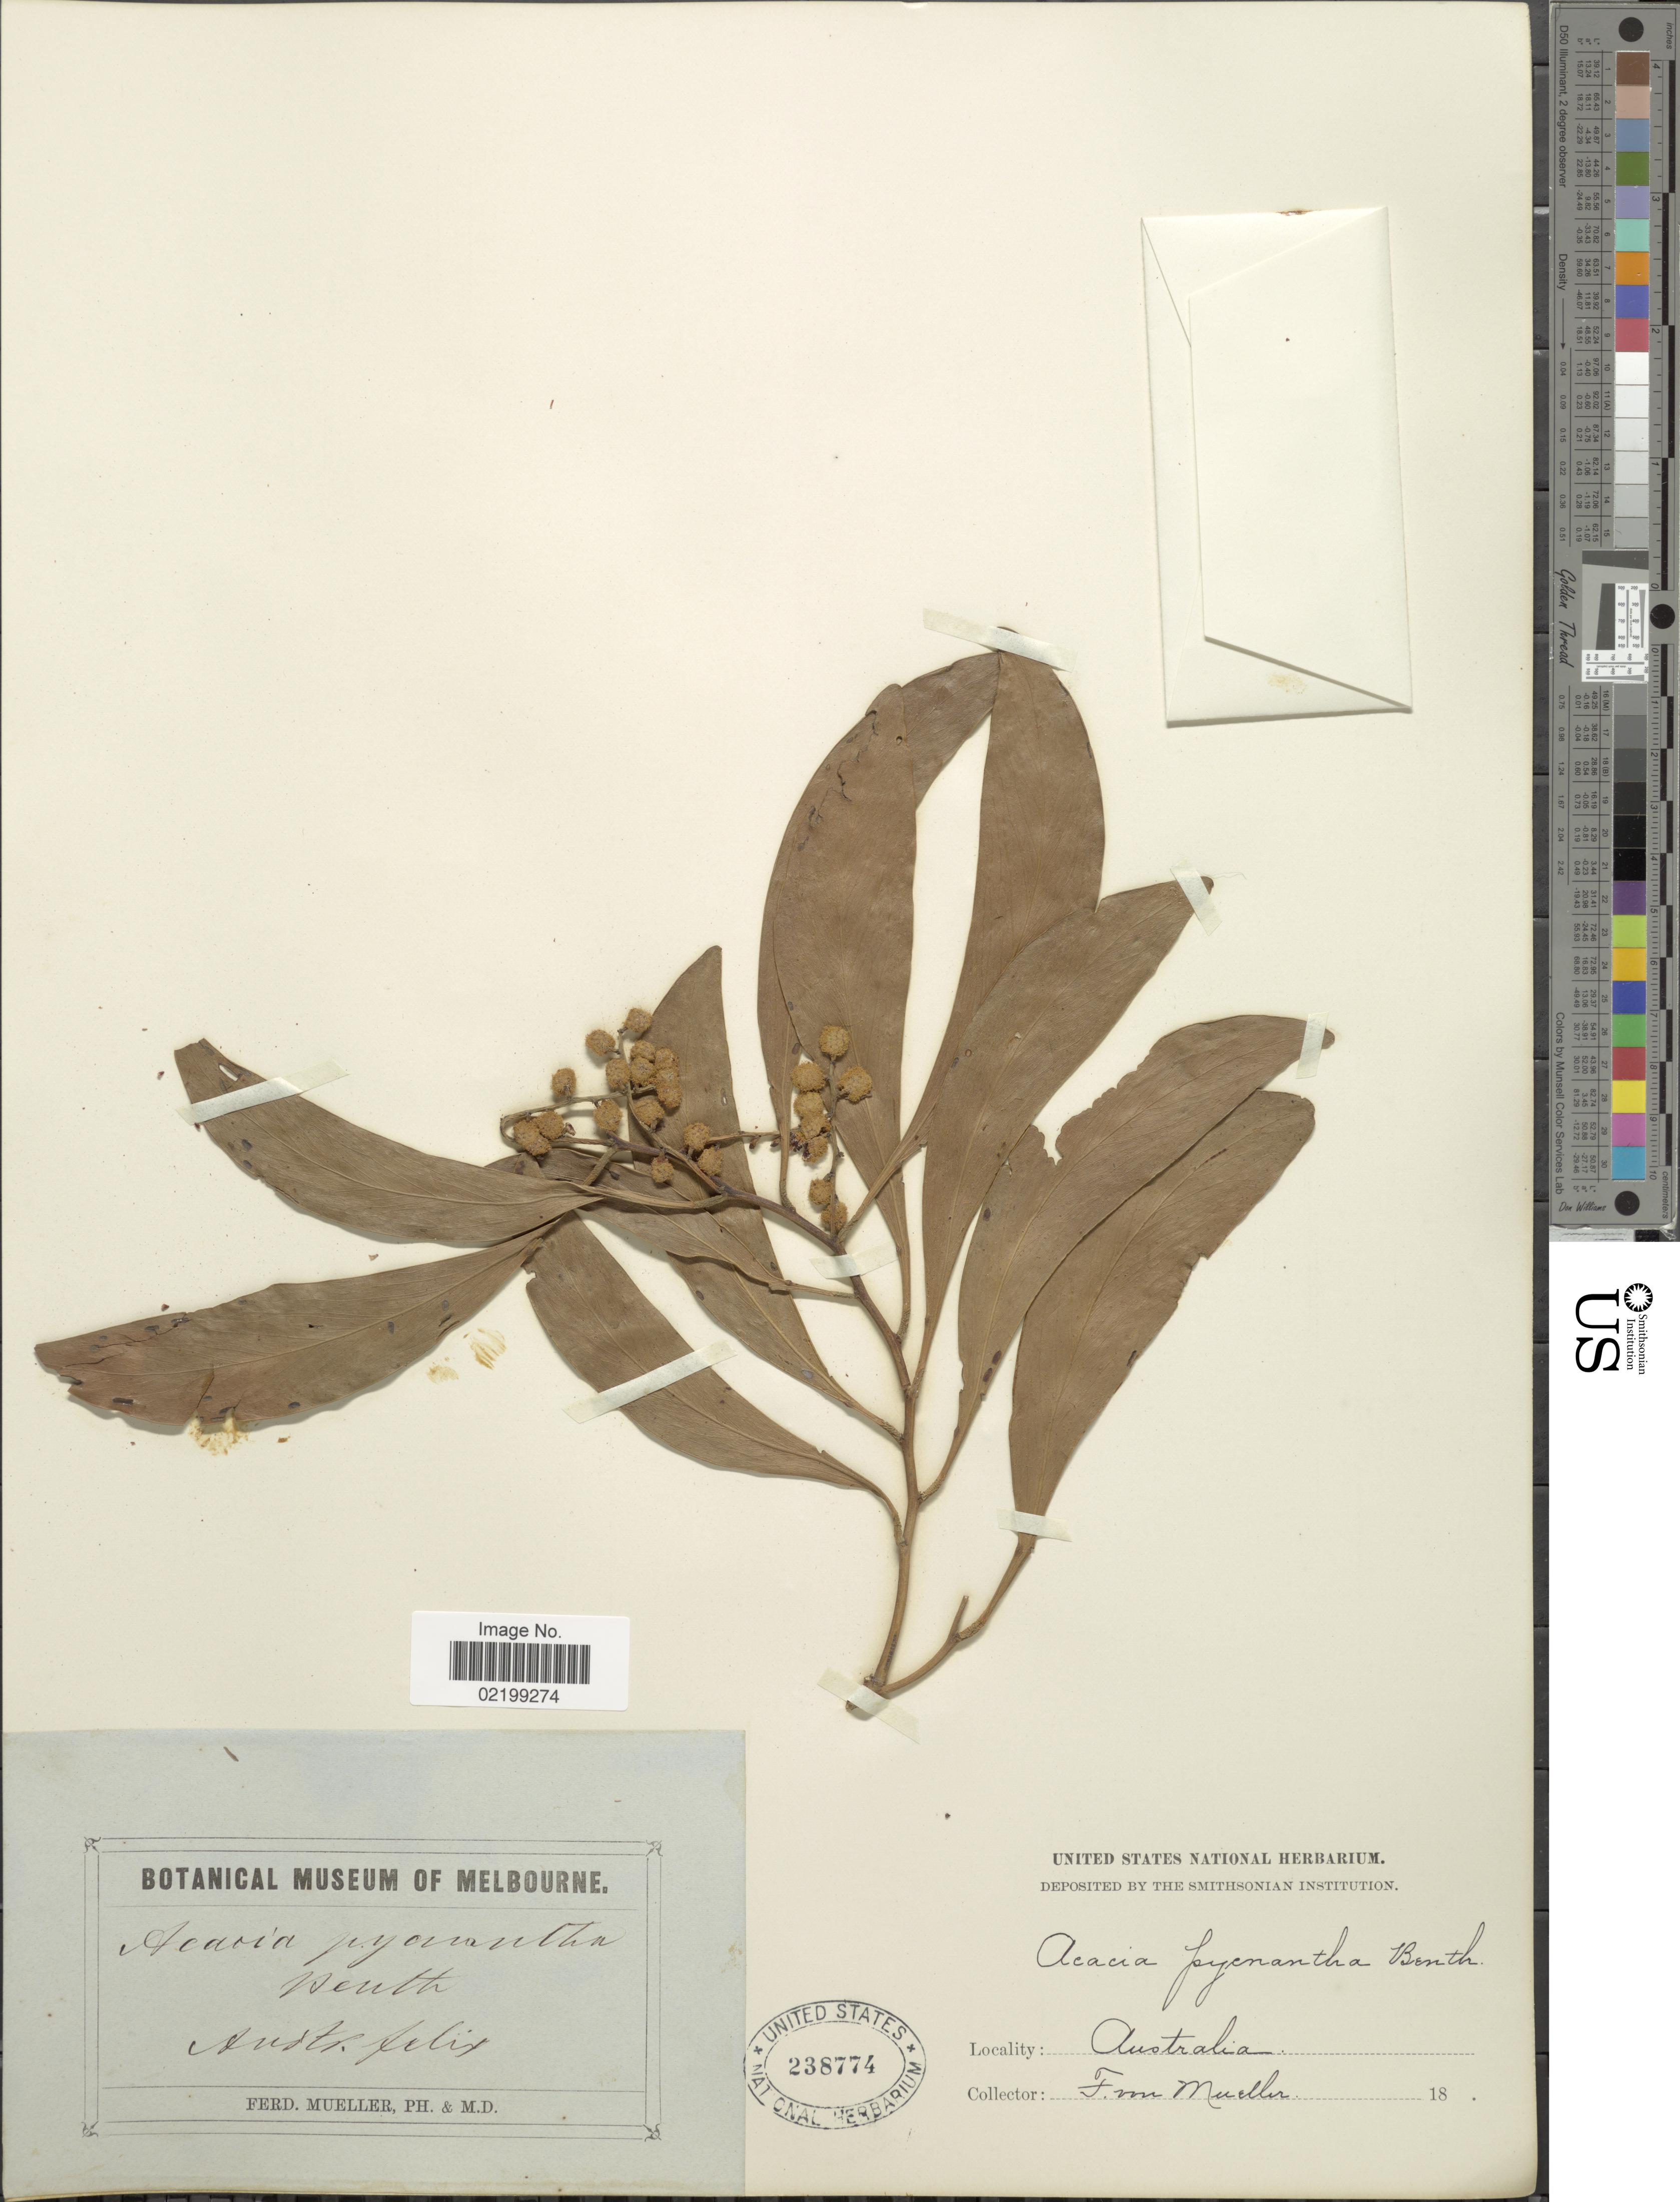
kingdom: Plantae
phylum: Tracheophyta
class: Magnoliopsida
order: Fabales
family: Fabaceae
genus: Acacia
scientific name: Acacia pycnantha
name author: Benth.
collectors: F. von Mueller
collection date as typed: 18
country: Australia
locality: Austr. felix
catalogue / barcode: US 238774